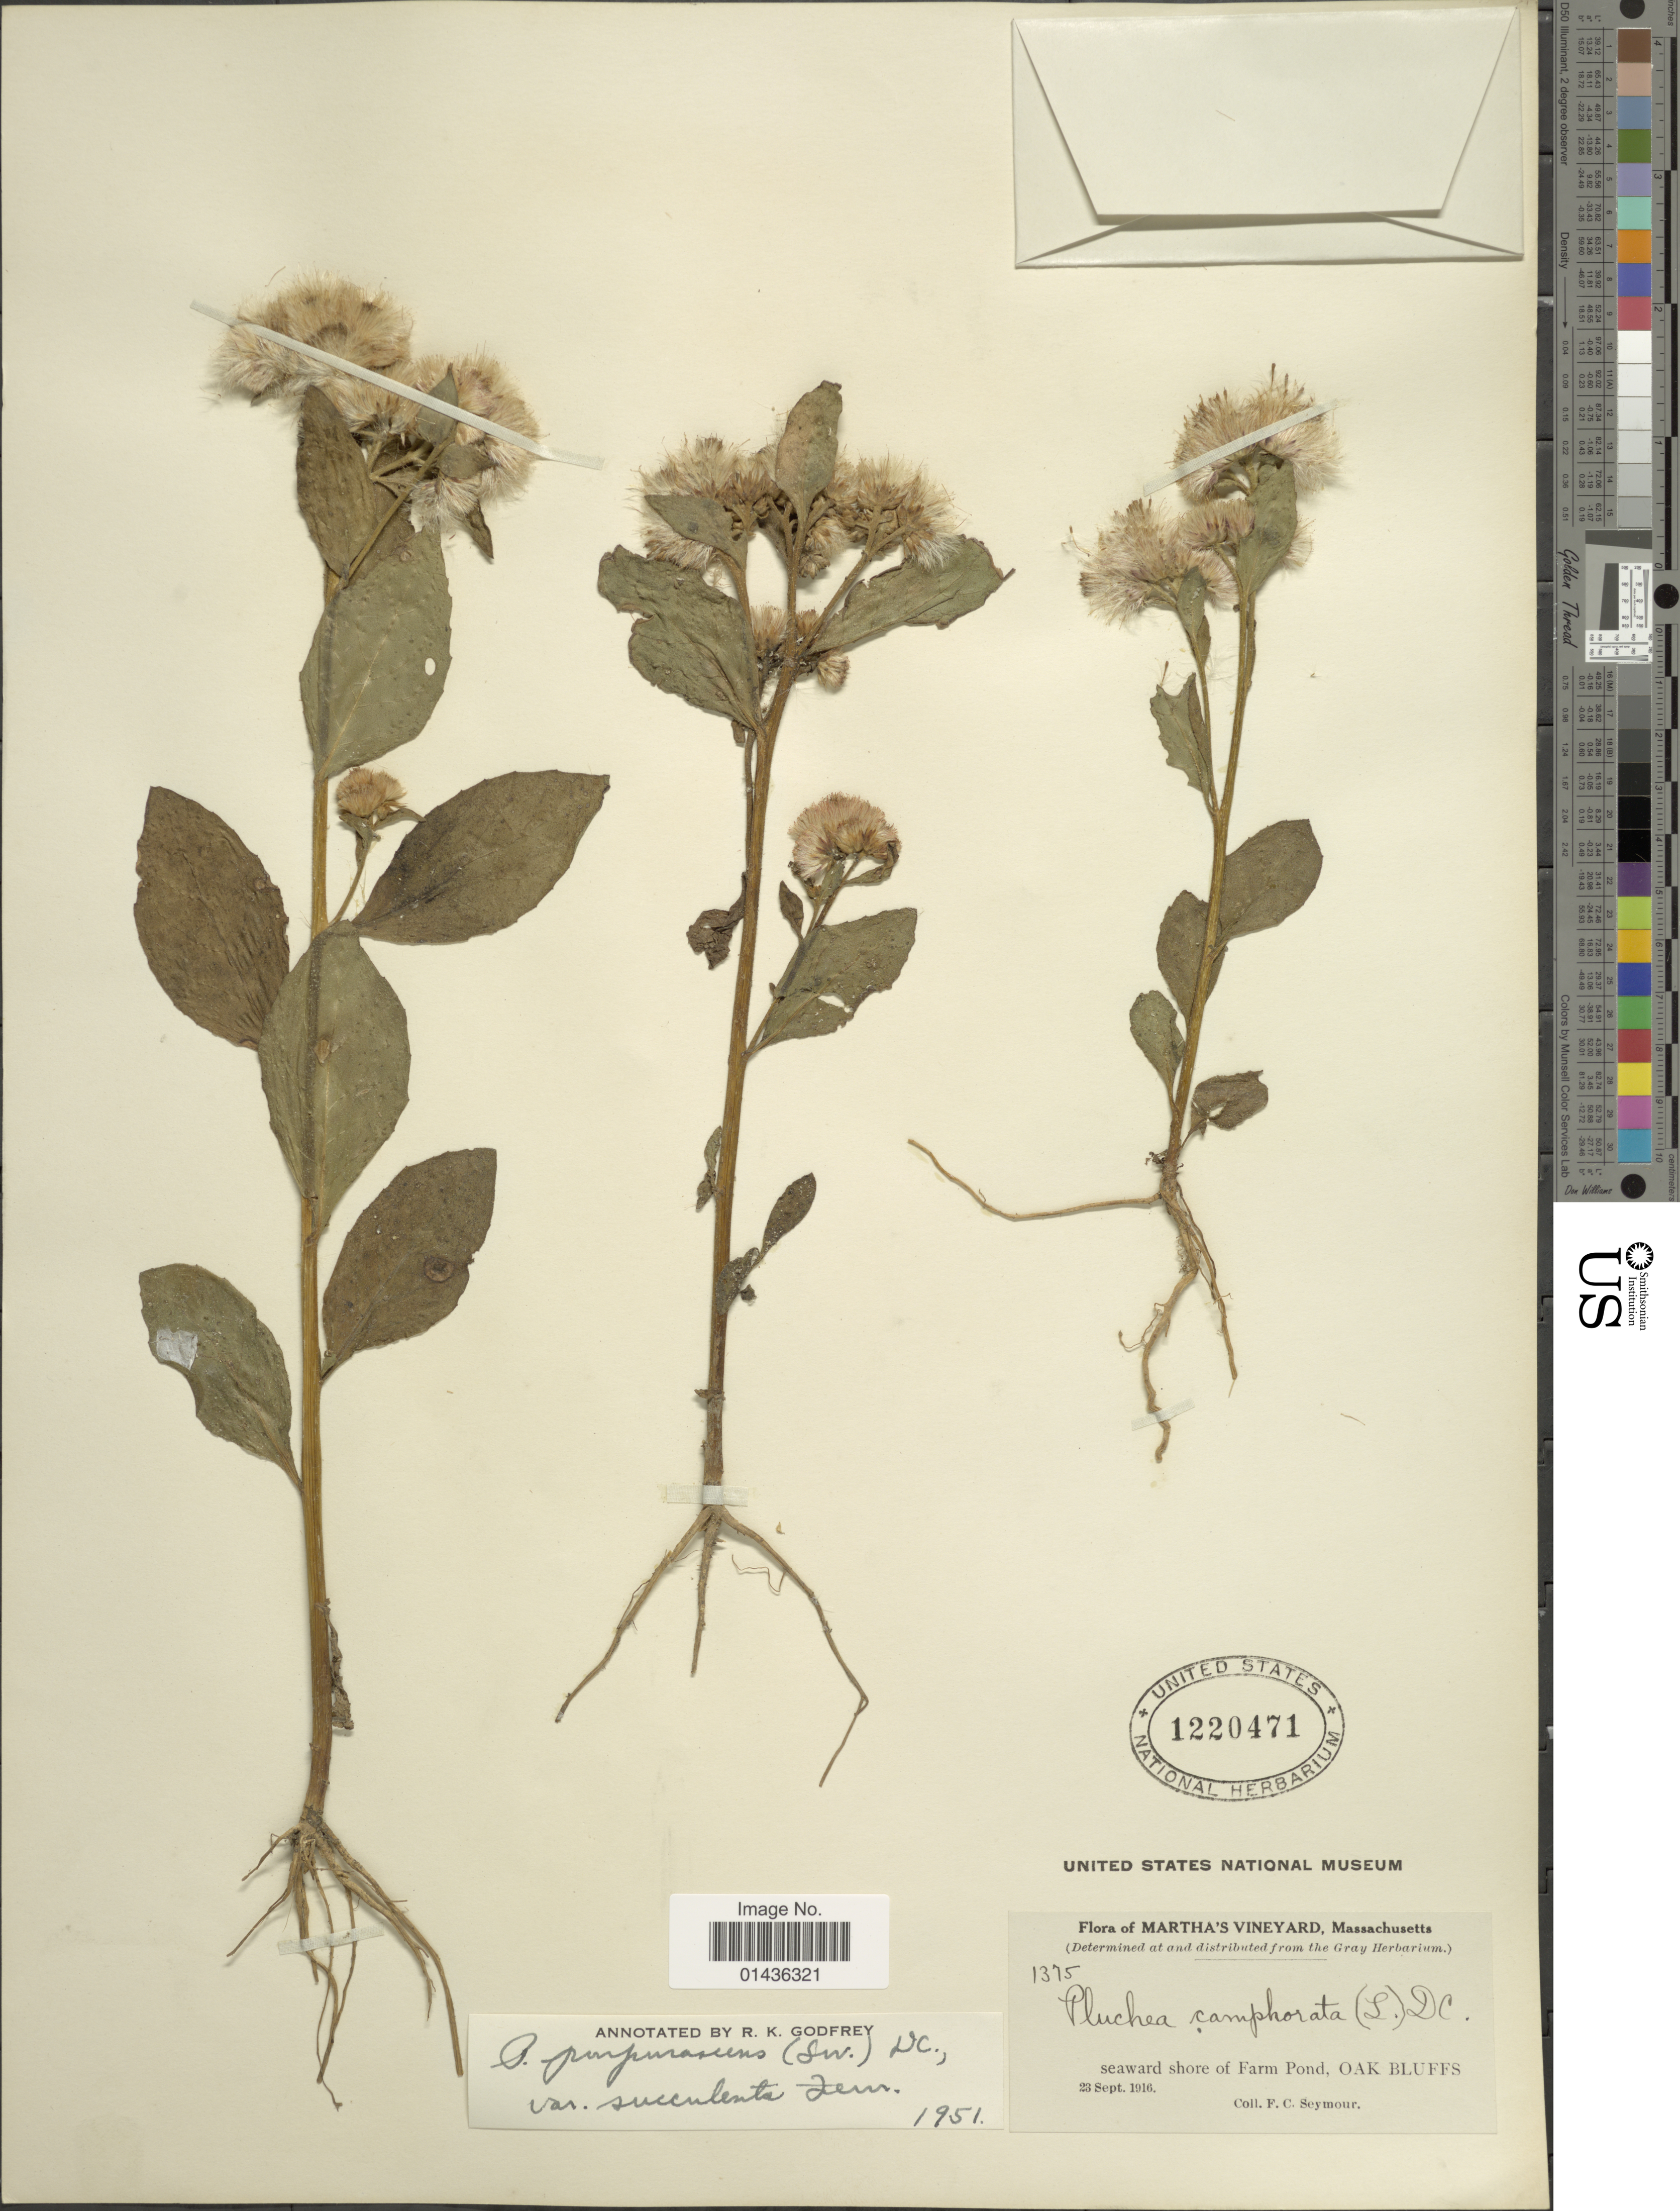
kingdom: Plantae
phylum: Tracheophyta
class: Magnoliopsida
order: Asterales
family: Asteraceae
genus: Pluchea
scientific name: Pluchea odorata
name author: (L.) Cass.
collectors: F. C. Seymour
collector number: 1375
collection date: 1916-09-23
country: United States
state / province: Massachusetts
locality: Martha's Vineyard, shore of Farm Pond, Oak Bluffs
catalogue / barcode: US 1220471